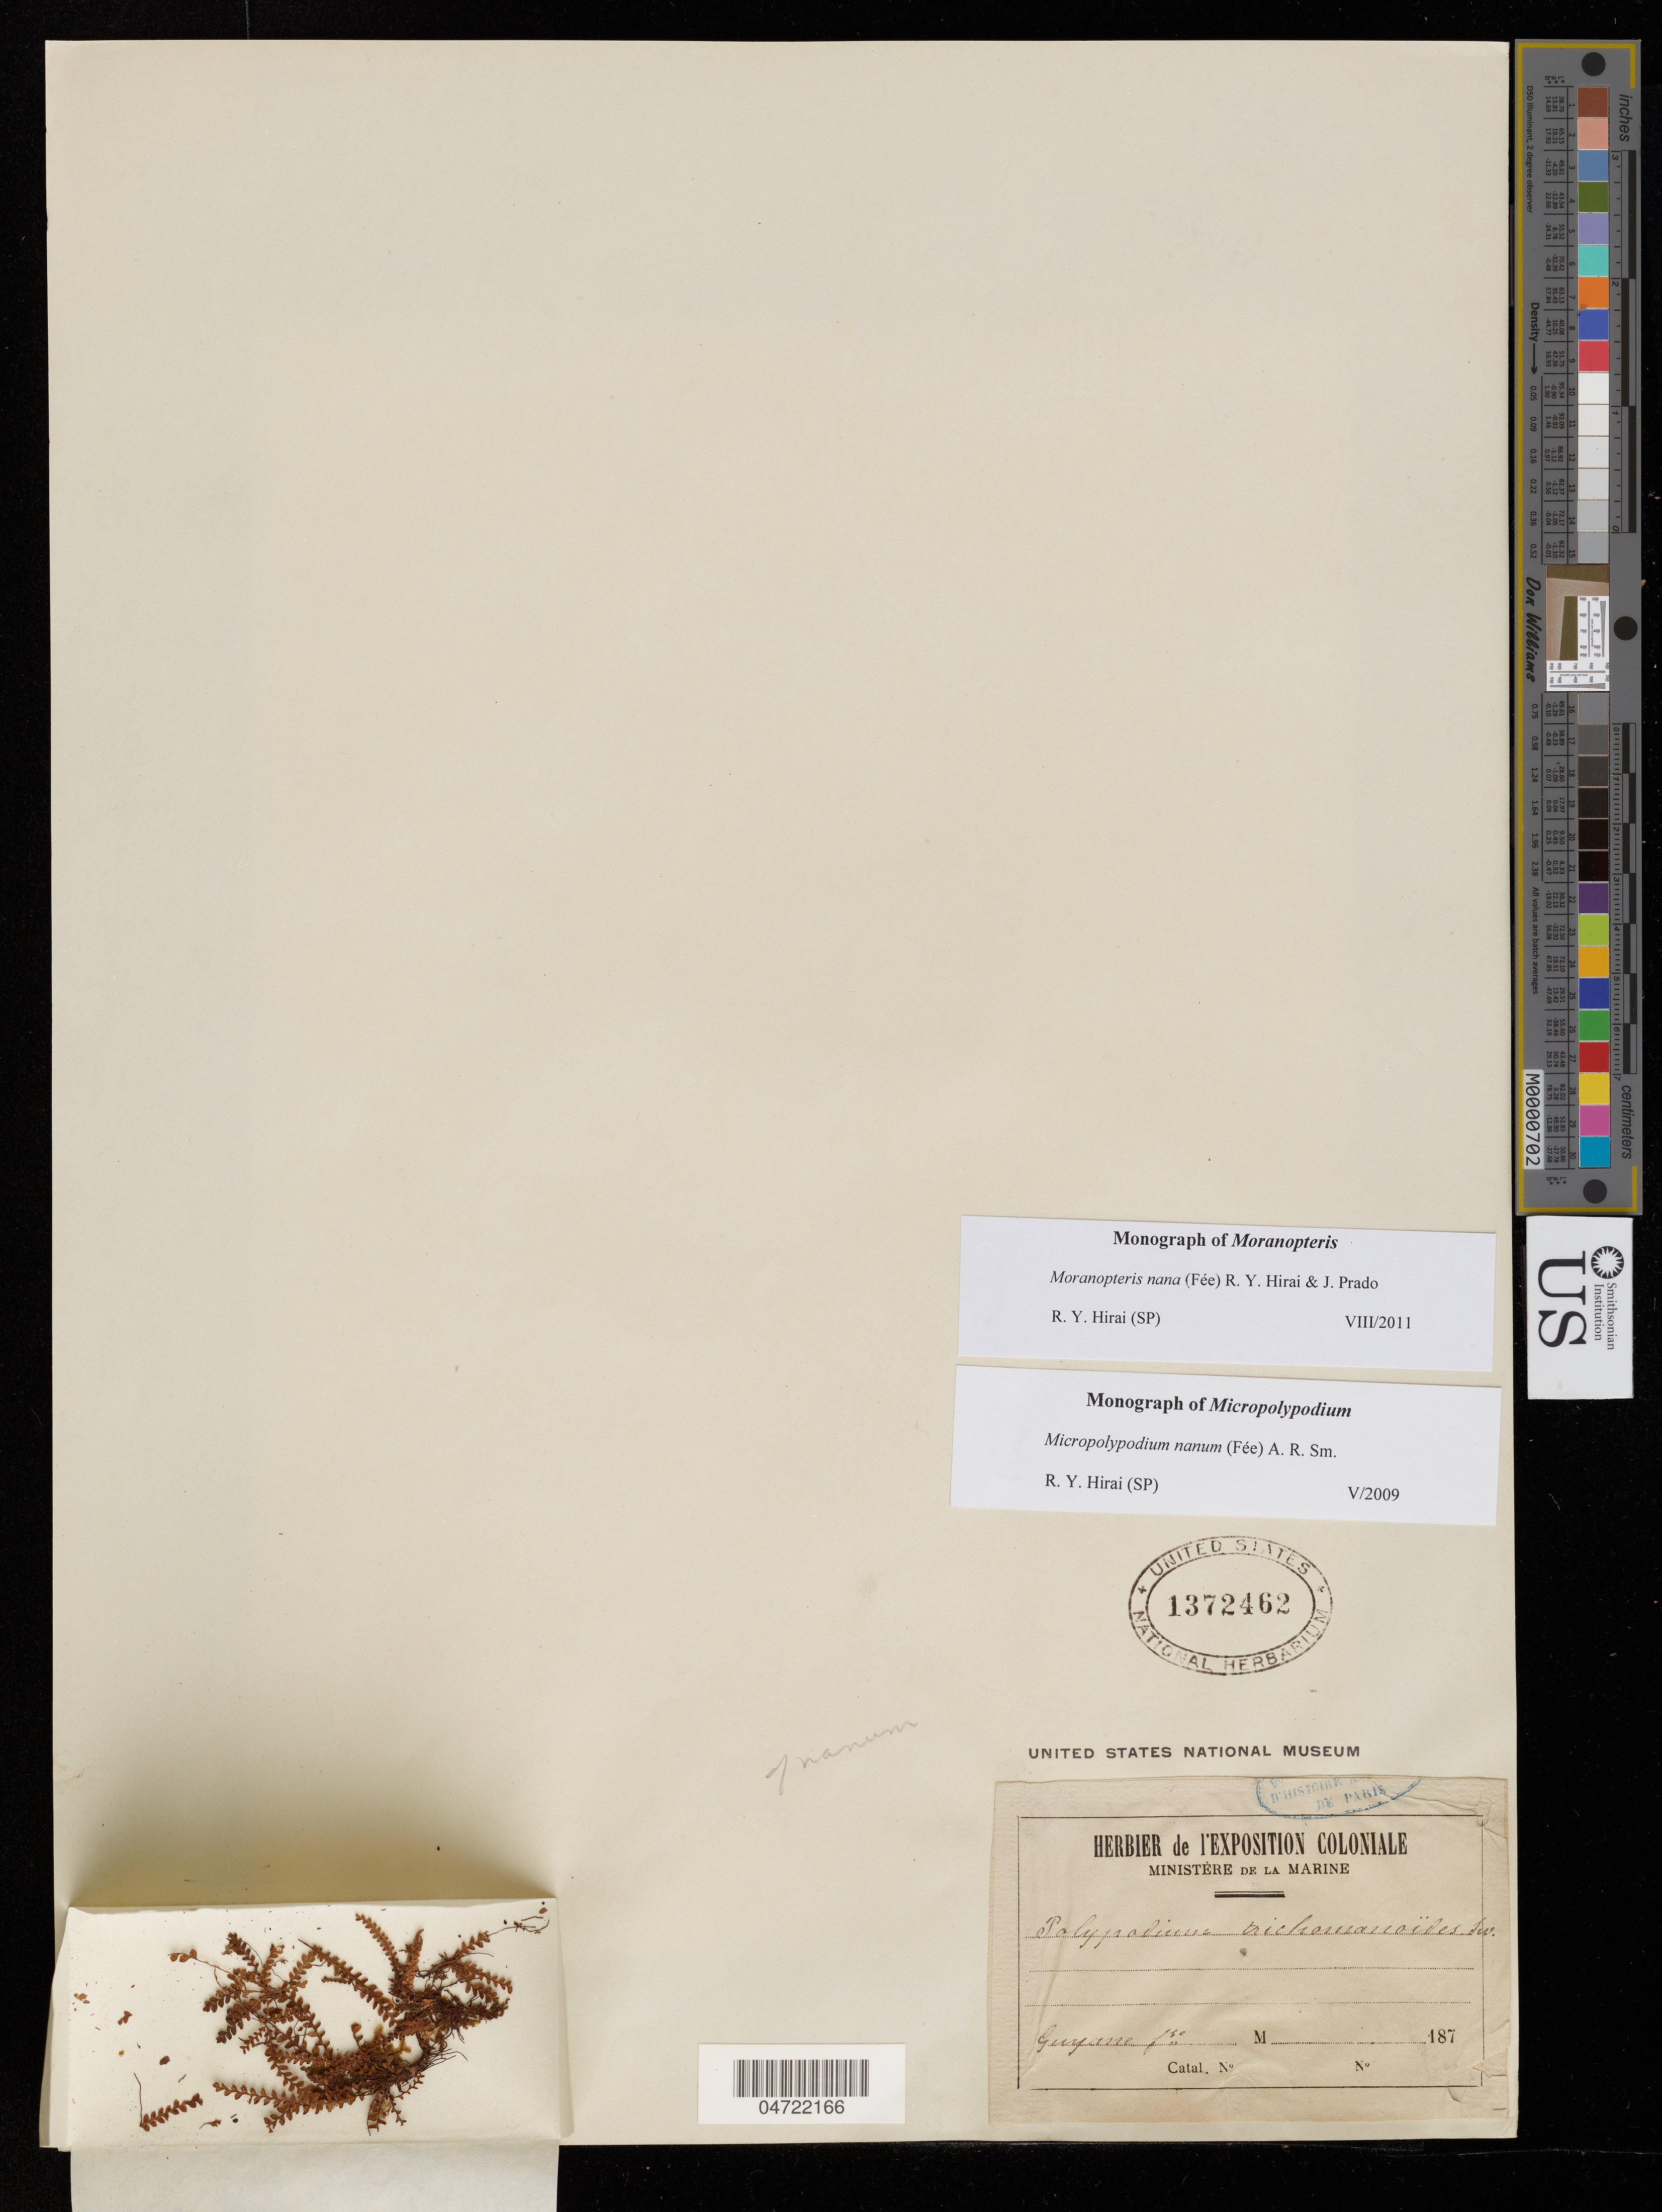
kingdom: Plantae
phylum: Tracheophyta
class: Polypodiopsida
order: Polypodiales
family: Polypodiaceae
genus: Moranopteris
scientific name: Moranopteris nana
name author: (Fée) R. Y. Hirai & J. Prado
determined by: Hirai, R. Y., (SP)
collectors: Monistere de la Marine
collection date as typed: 187-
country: French Guiana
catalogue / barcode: US 1372462